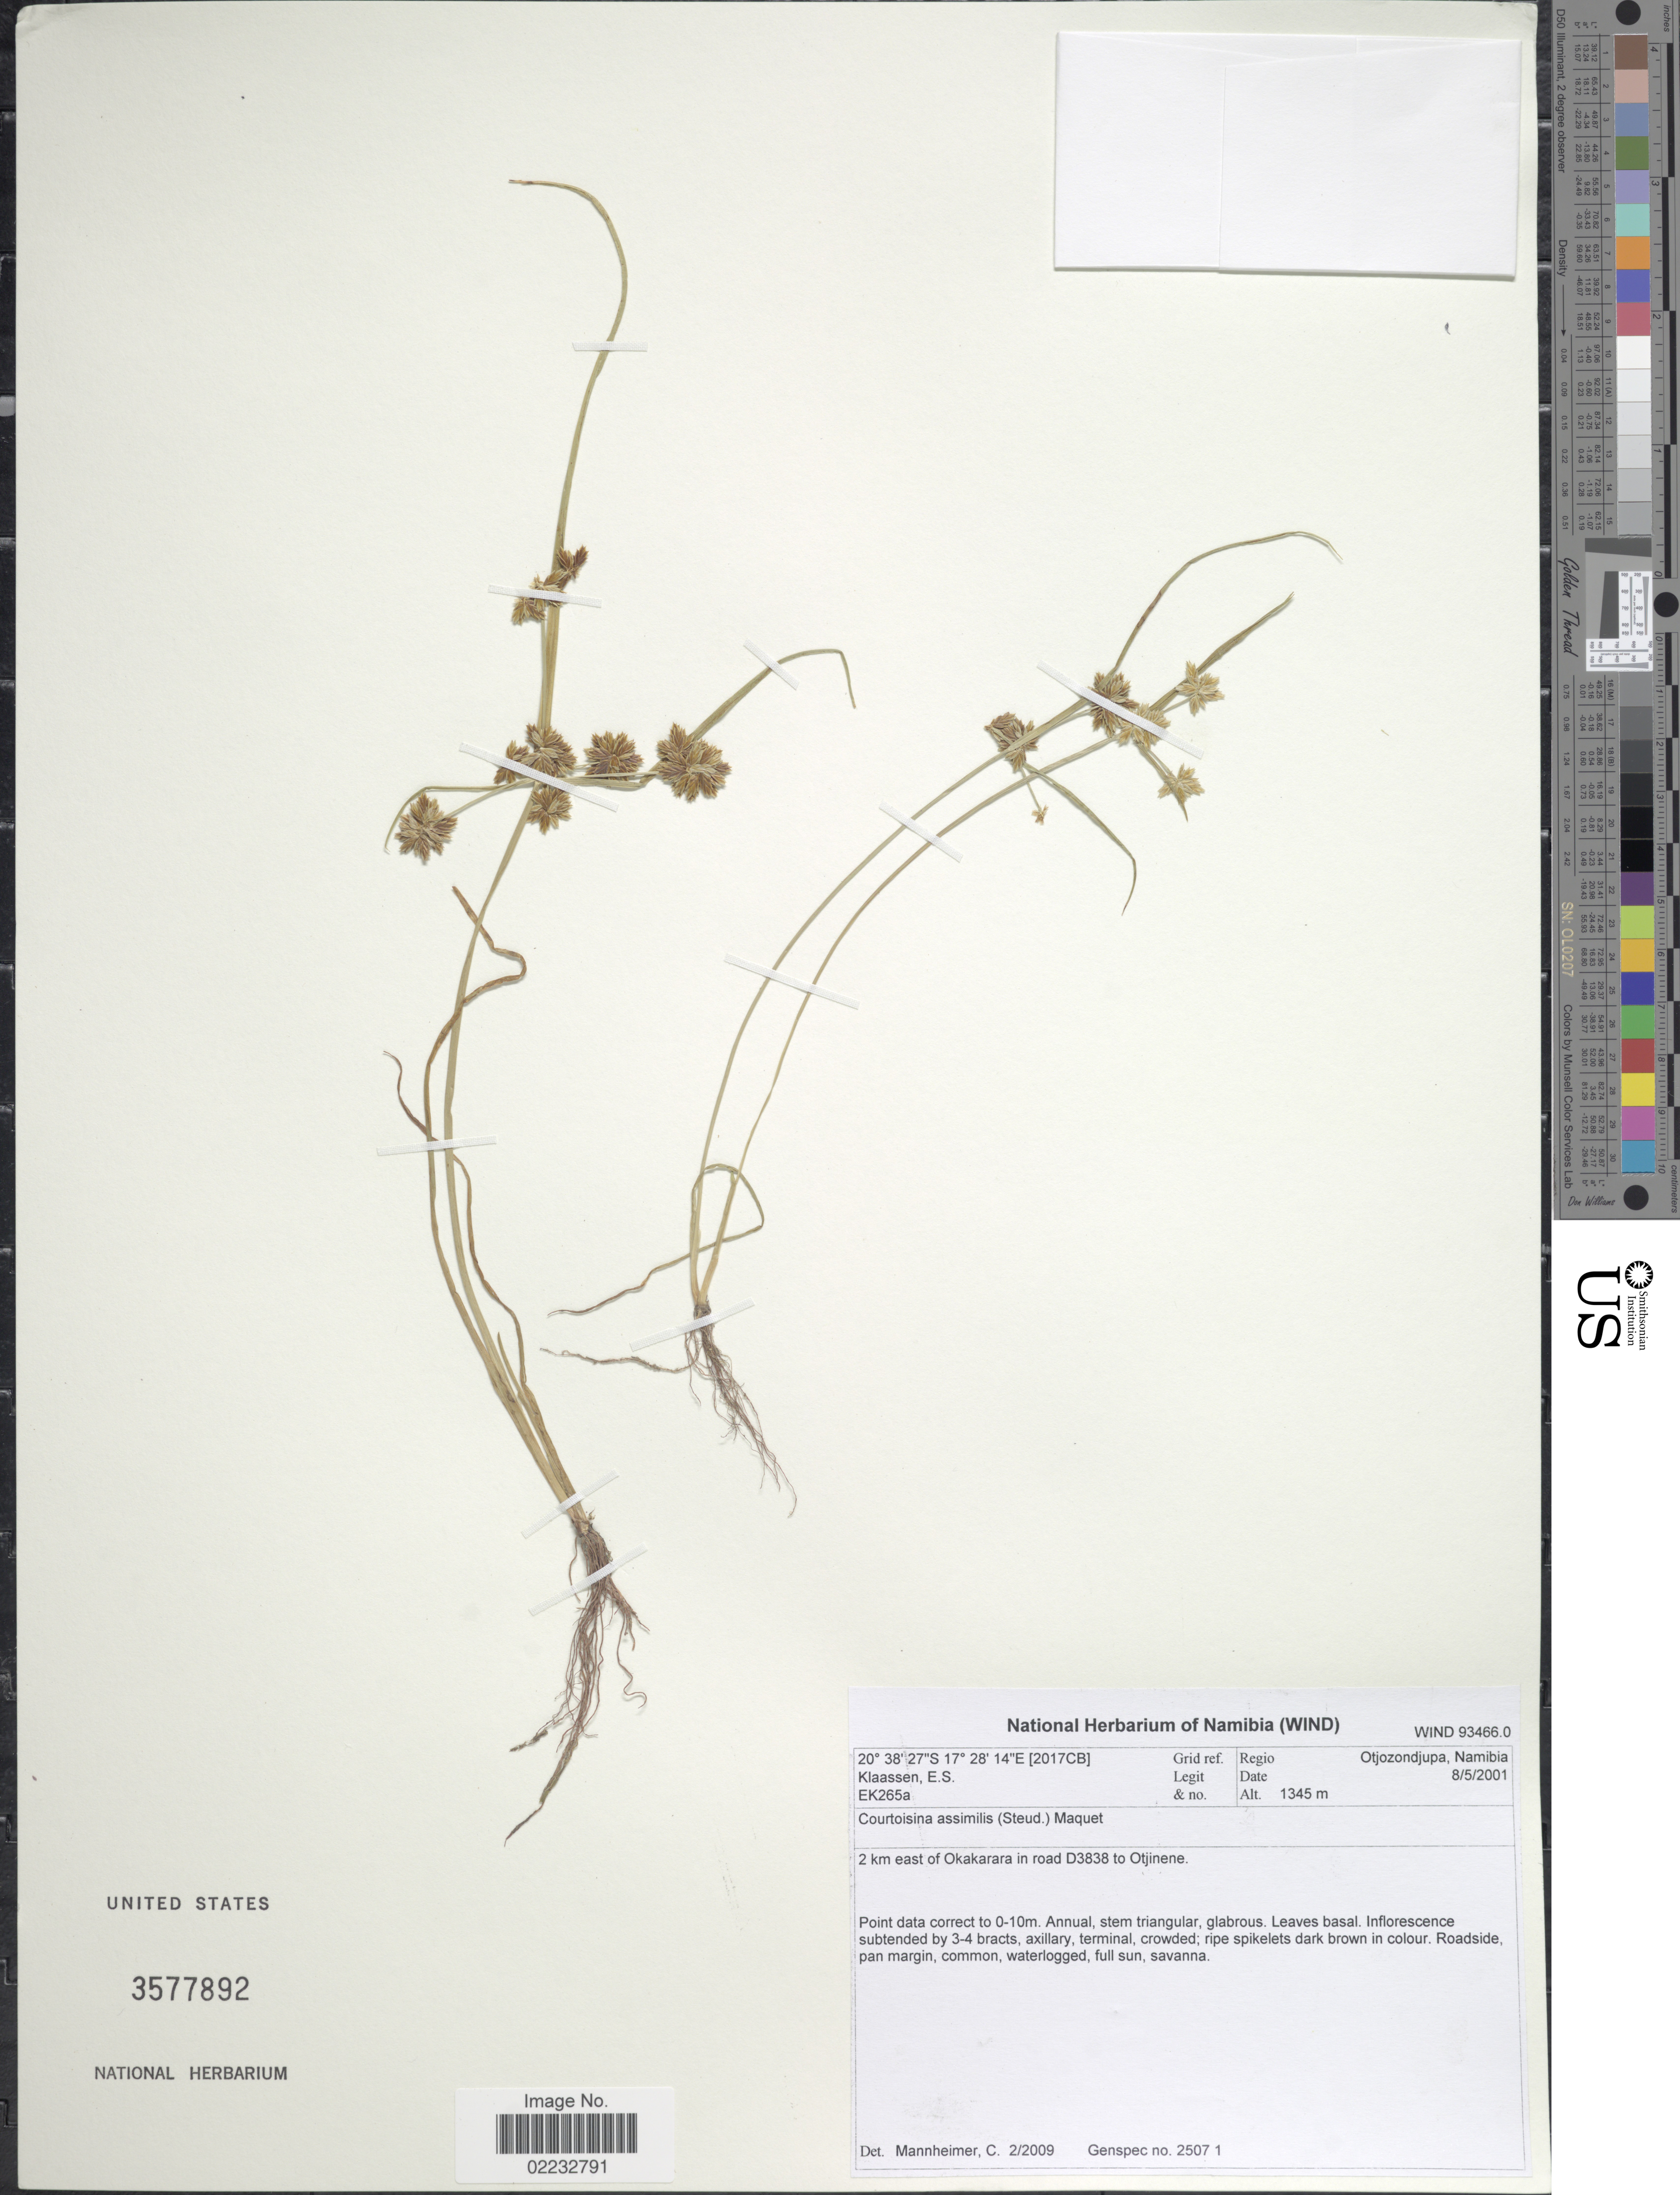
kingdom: Plantae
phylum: Tracheophyta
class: Liliopsida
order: Poales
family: Cyperaceae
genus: Cyperus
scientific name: Cyperus assimilis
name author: Steud.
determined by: Strong, M. T., (US), Smithsonian Institution - National Museum of Natural History (UNITED STATES)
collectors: E. S. Klaassen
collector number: EK265a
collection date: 2001-05-08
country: Namibia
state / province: Otjozondjupa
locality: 2 km east of Okakarara in road D3838 to Otjinene.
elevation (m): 1345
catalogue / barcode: US 3577892